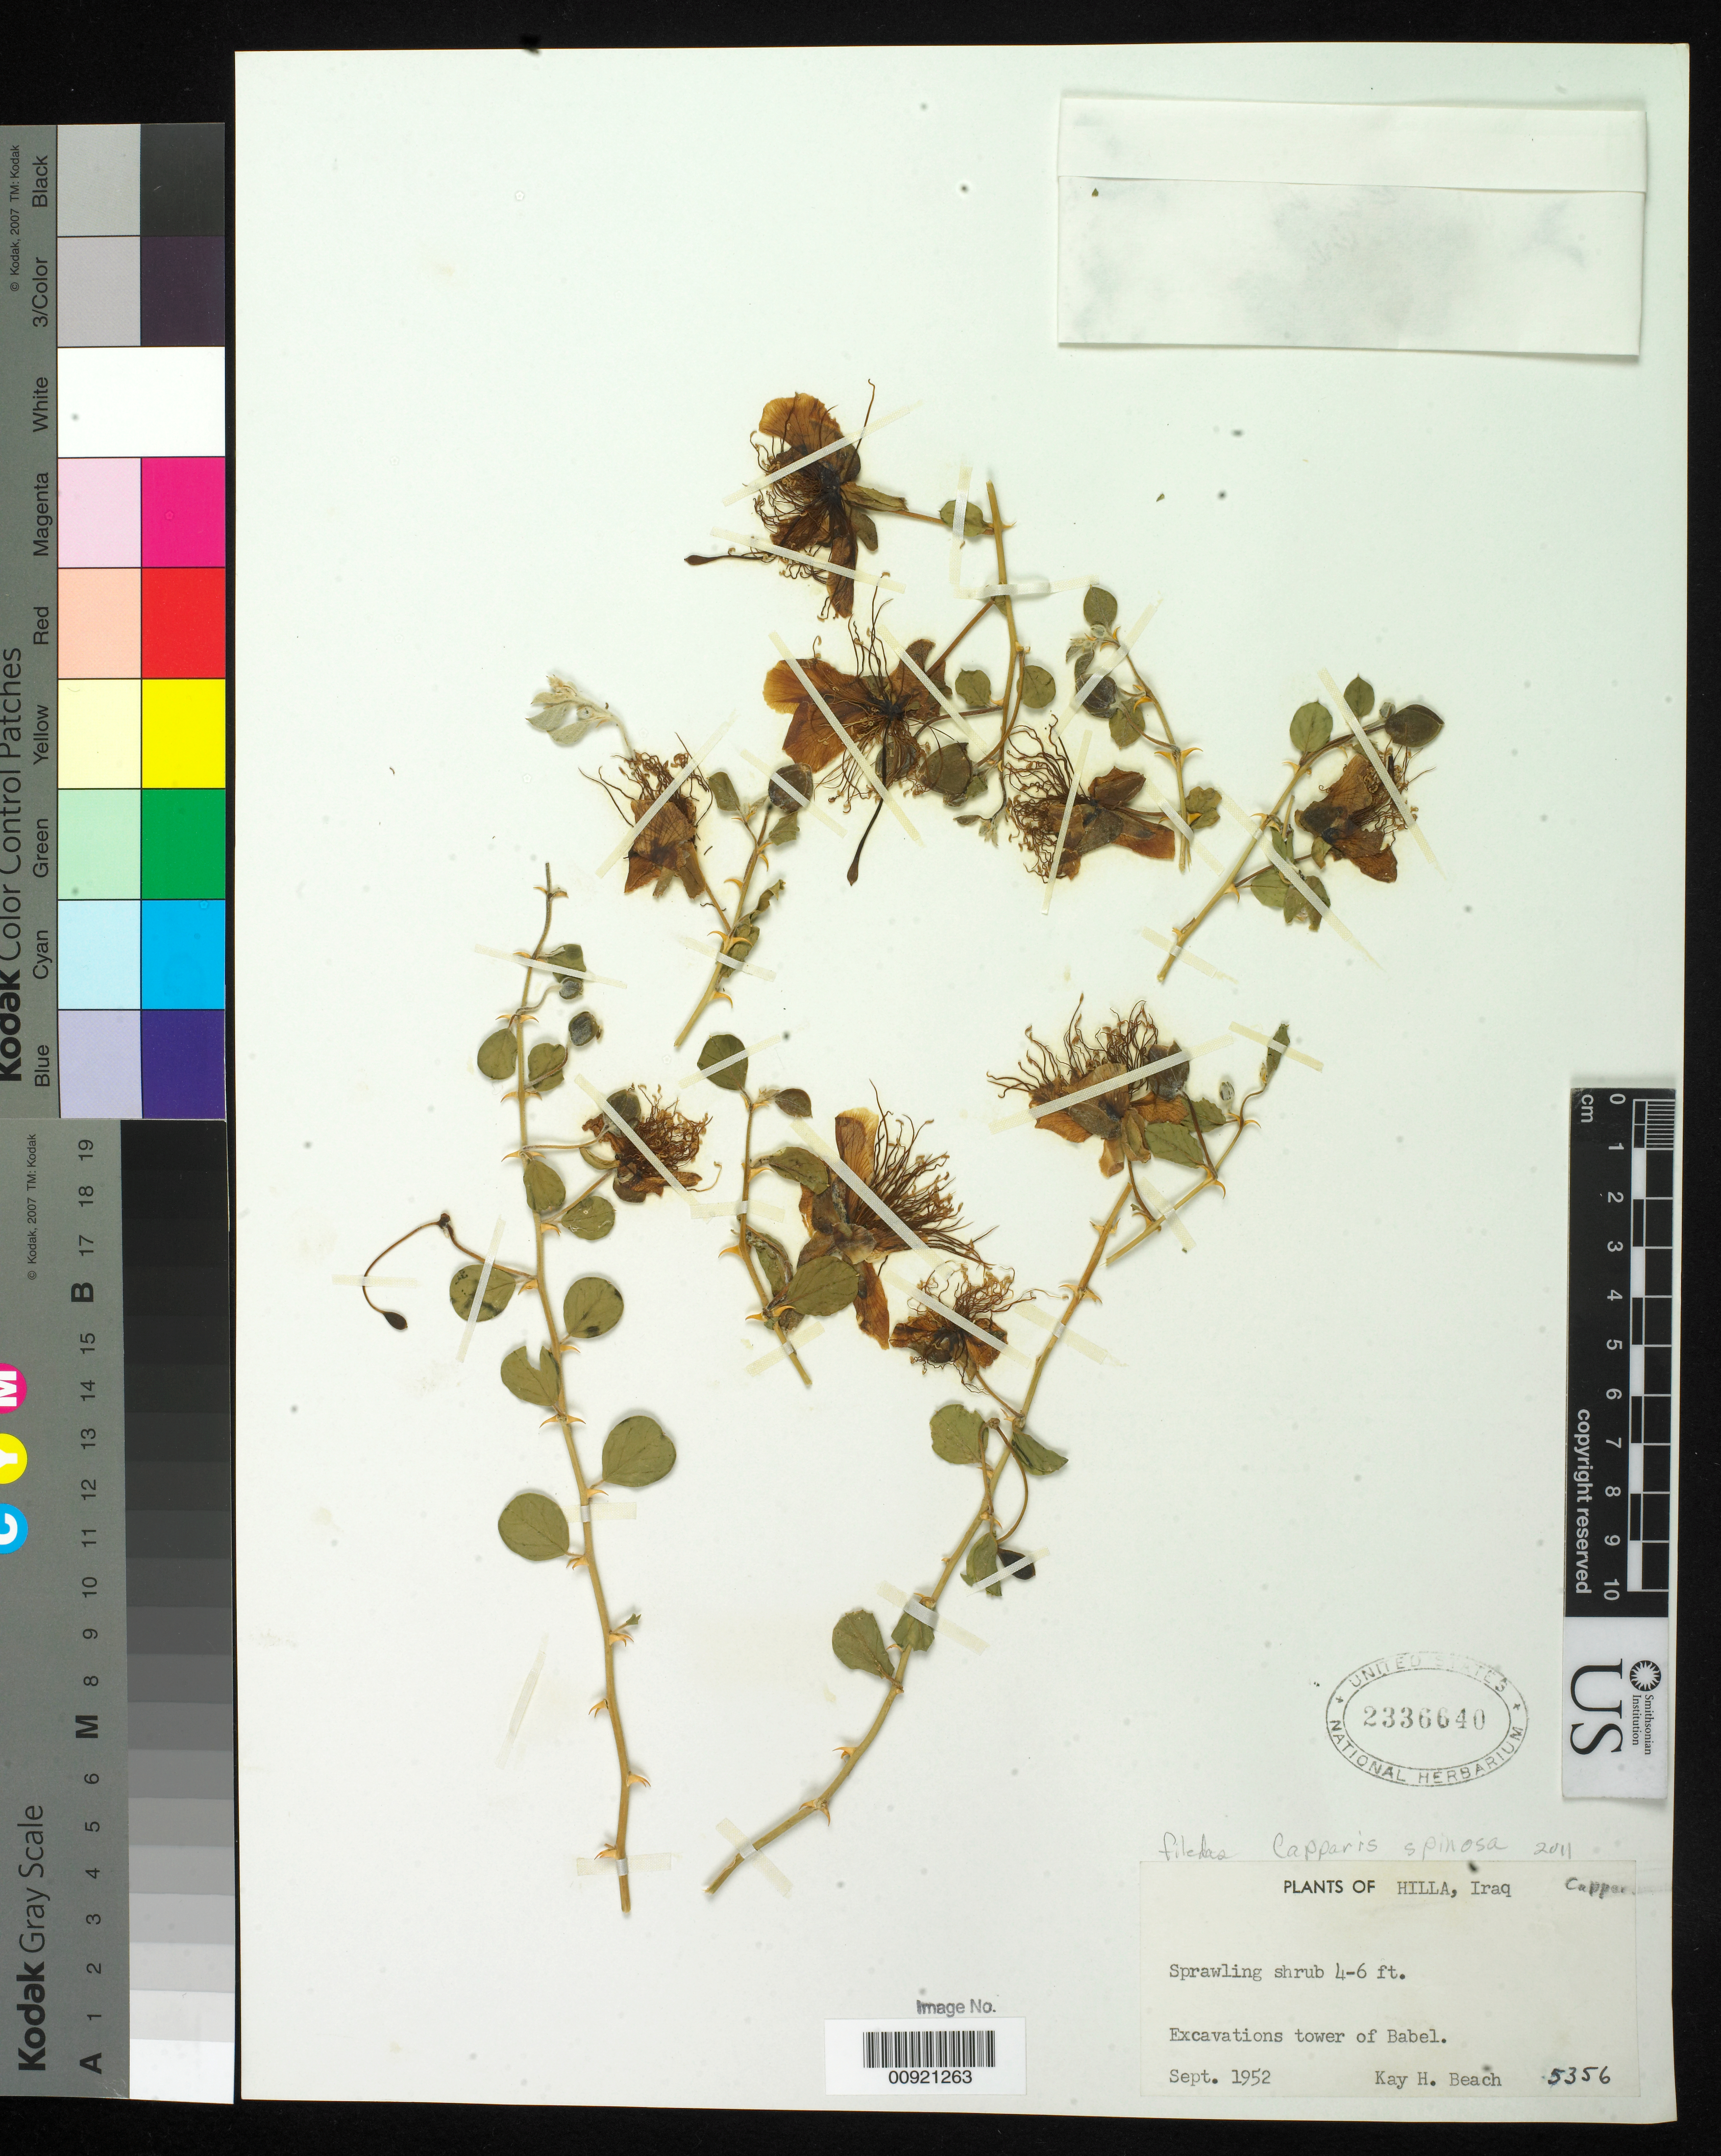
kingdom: Plantae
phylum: Tracheophyta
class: Magnoliopsida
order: Brassicales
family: Capparaceae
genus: Capparis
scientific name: Capparis spinosa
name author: L.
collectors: K. H. Beach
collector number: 5356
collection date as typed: Sep 1952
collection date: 1952-09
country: Iraq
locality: Hilla; excavations tower of Babel.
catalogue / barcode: US 2336640-2